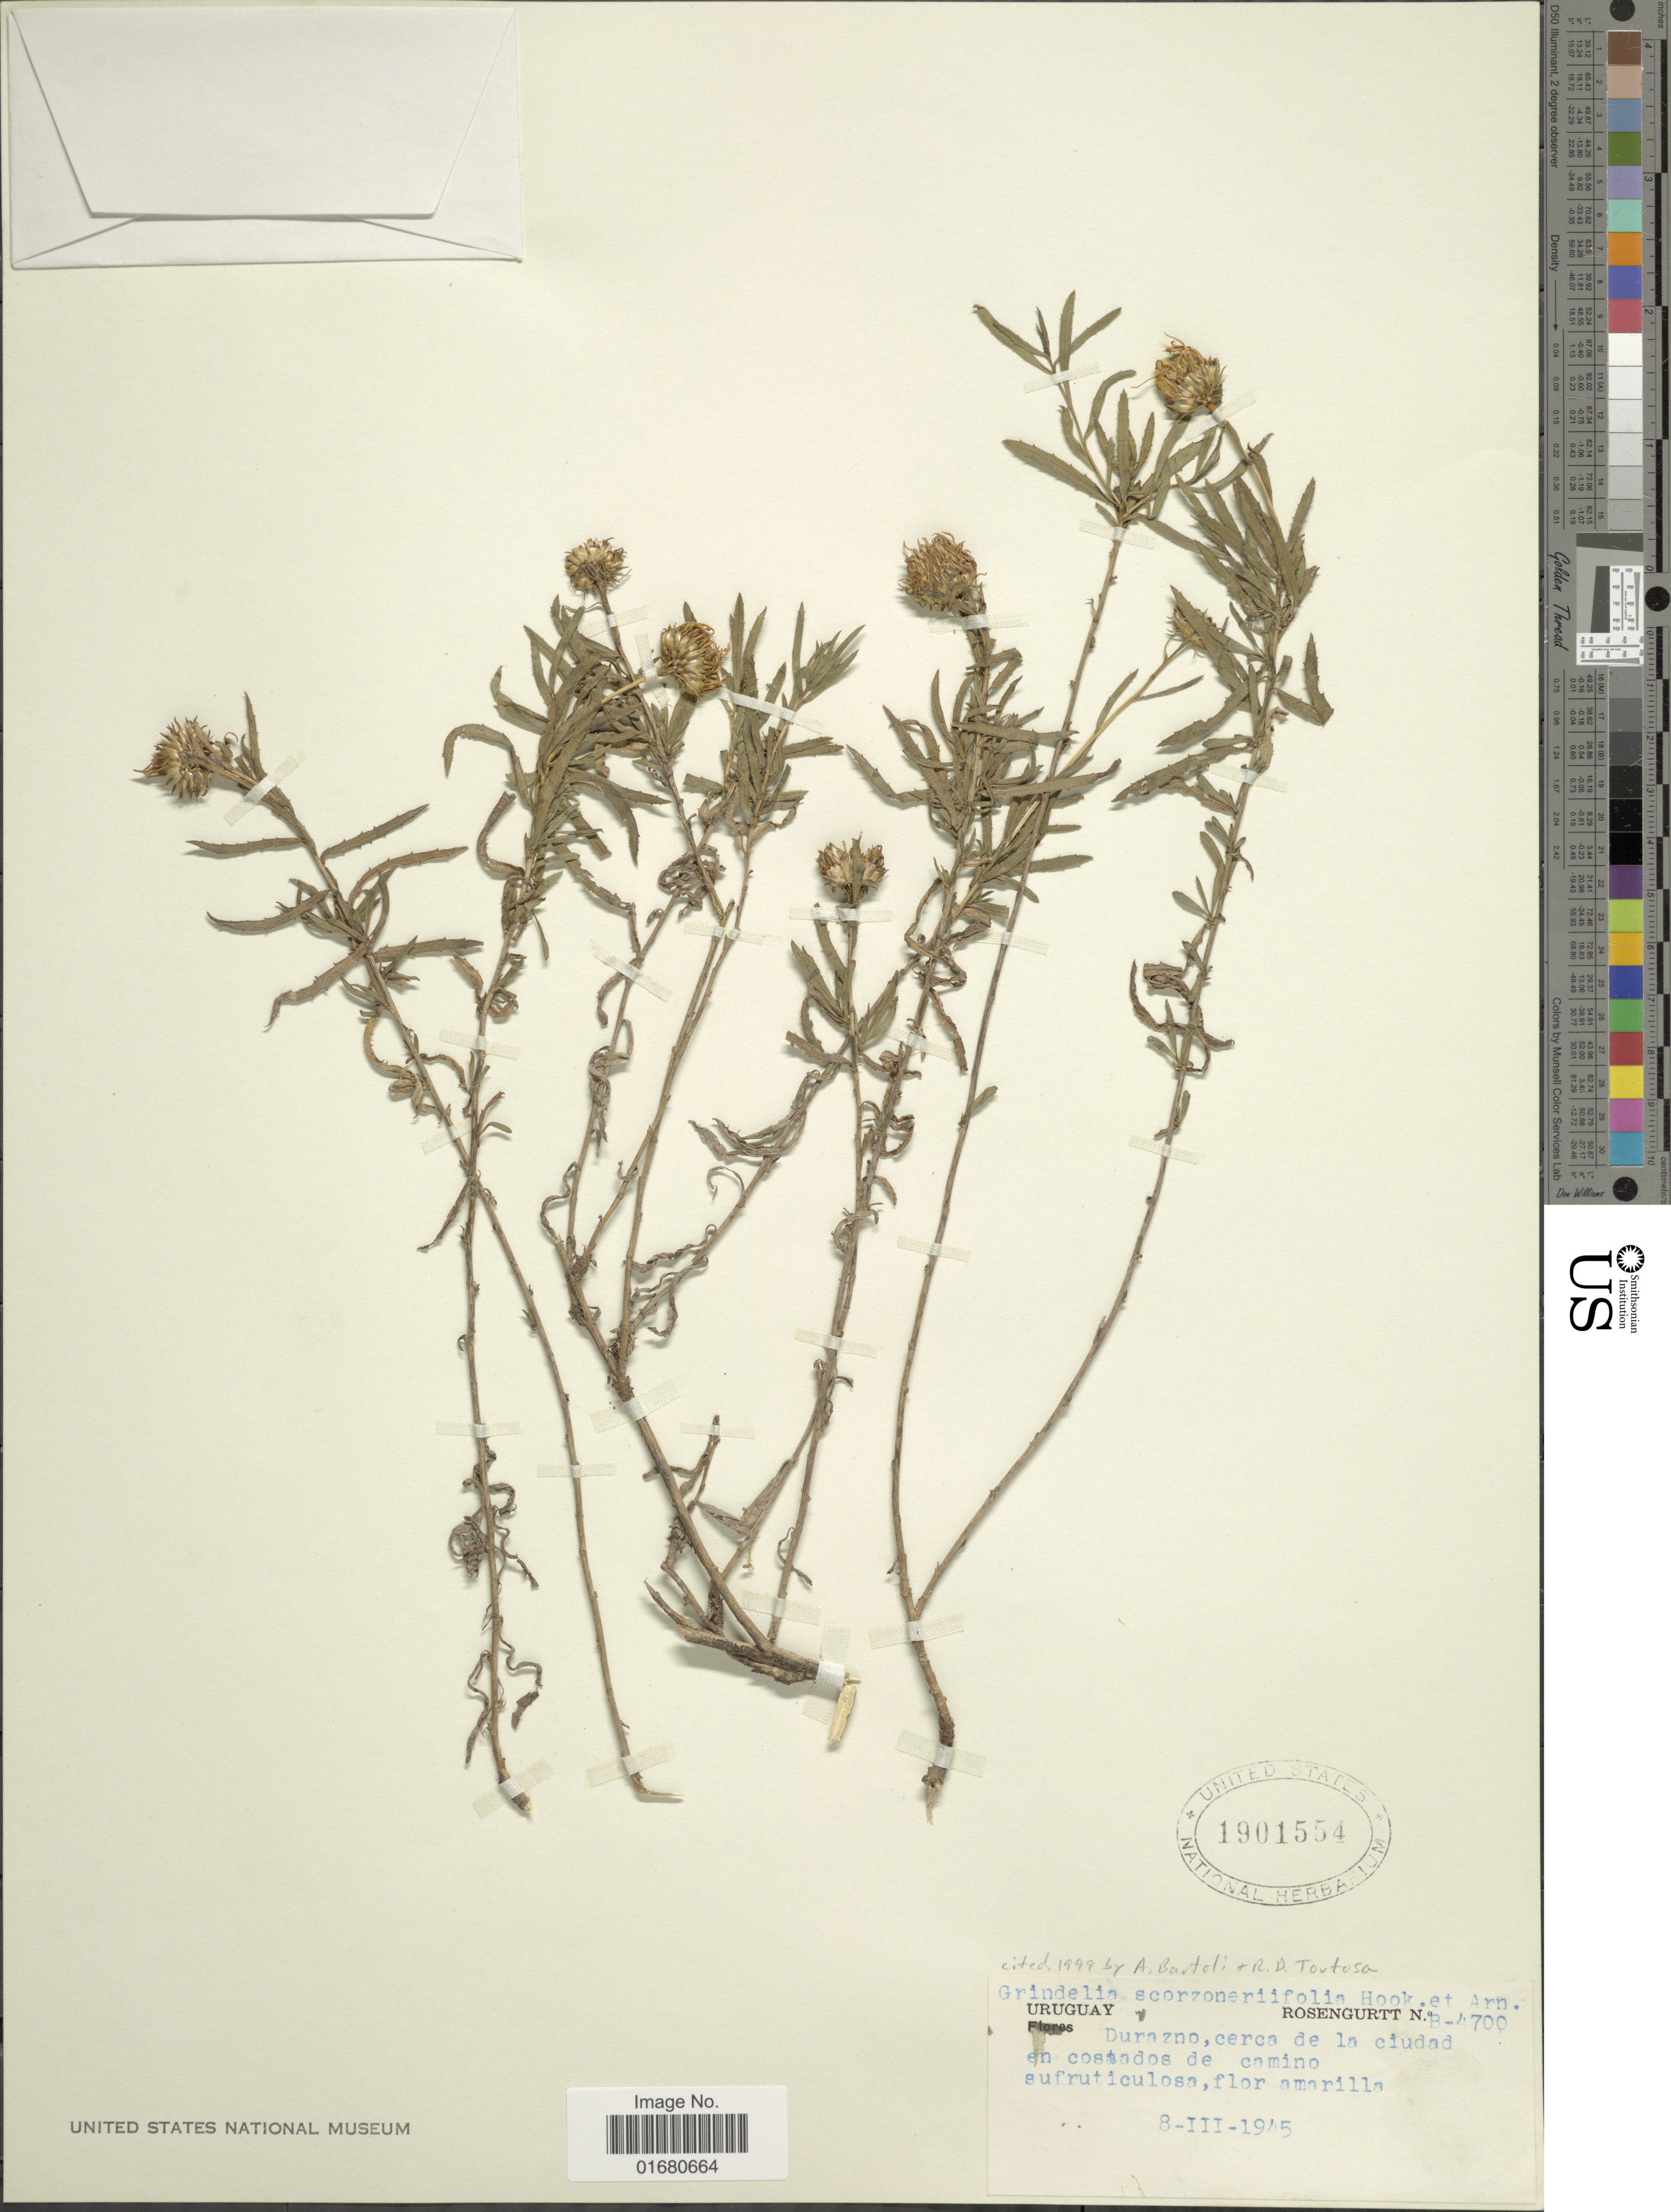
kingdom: Plantae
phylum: Tracheophyta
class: Magnoliopsida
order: Asterales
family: Asteraceae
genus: Grindelia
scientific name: Grindelia scorzonerifolia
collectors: -- Rosengurtt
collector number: B-4700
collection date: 1945-03-08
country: Uruguay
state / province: Durazno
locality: Cerca de la ciudad en costados de camino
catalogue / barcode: US 1901554